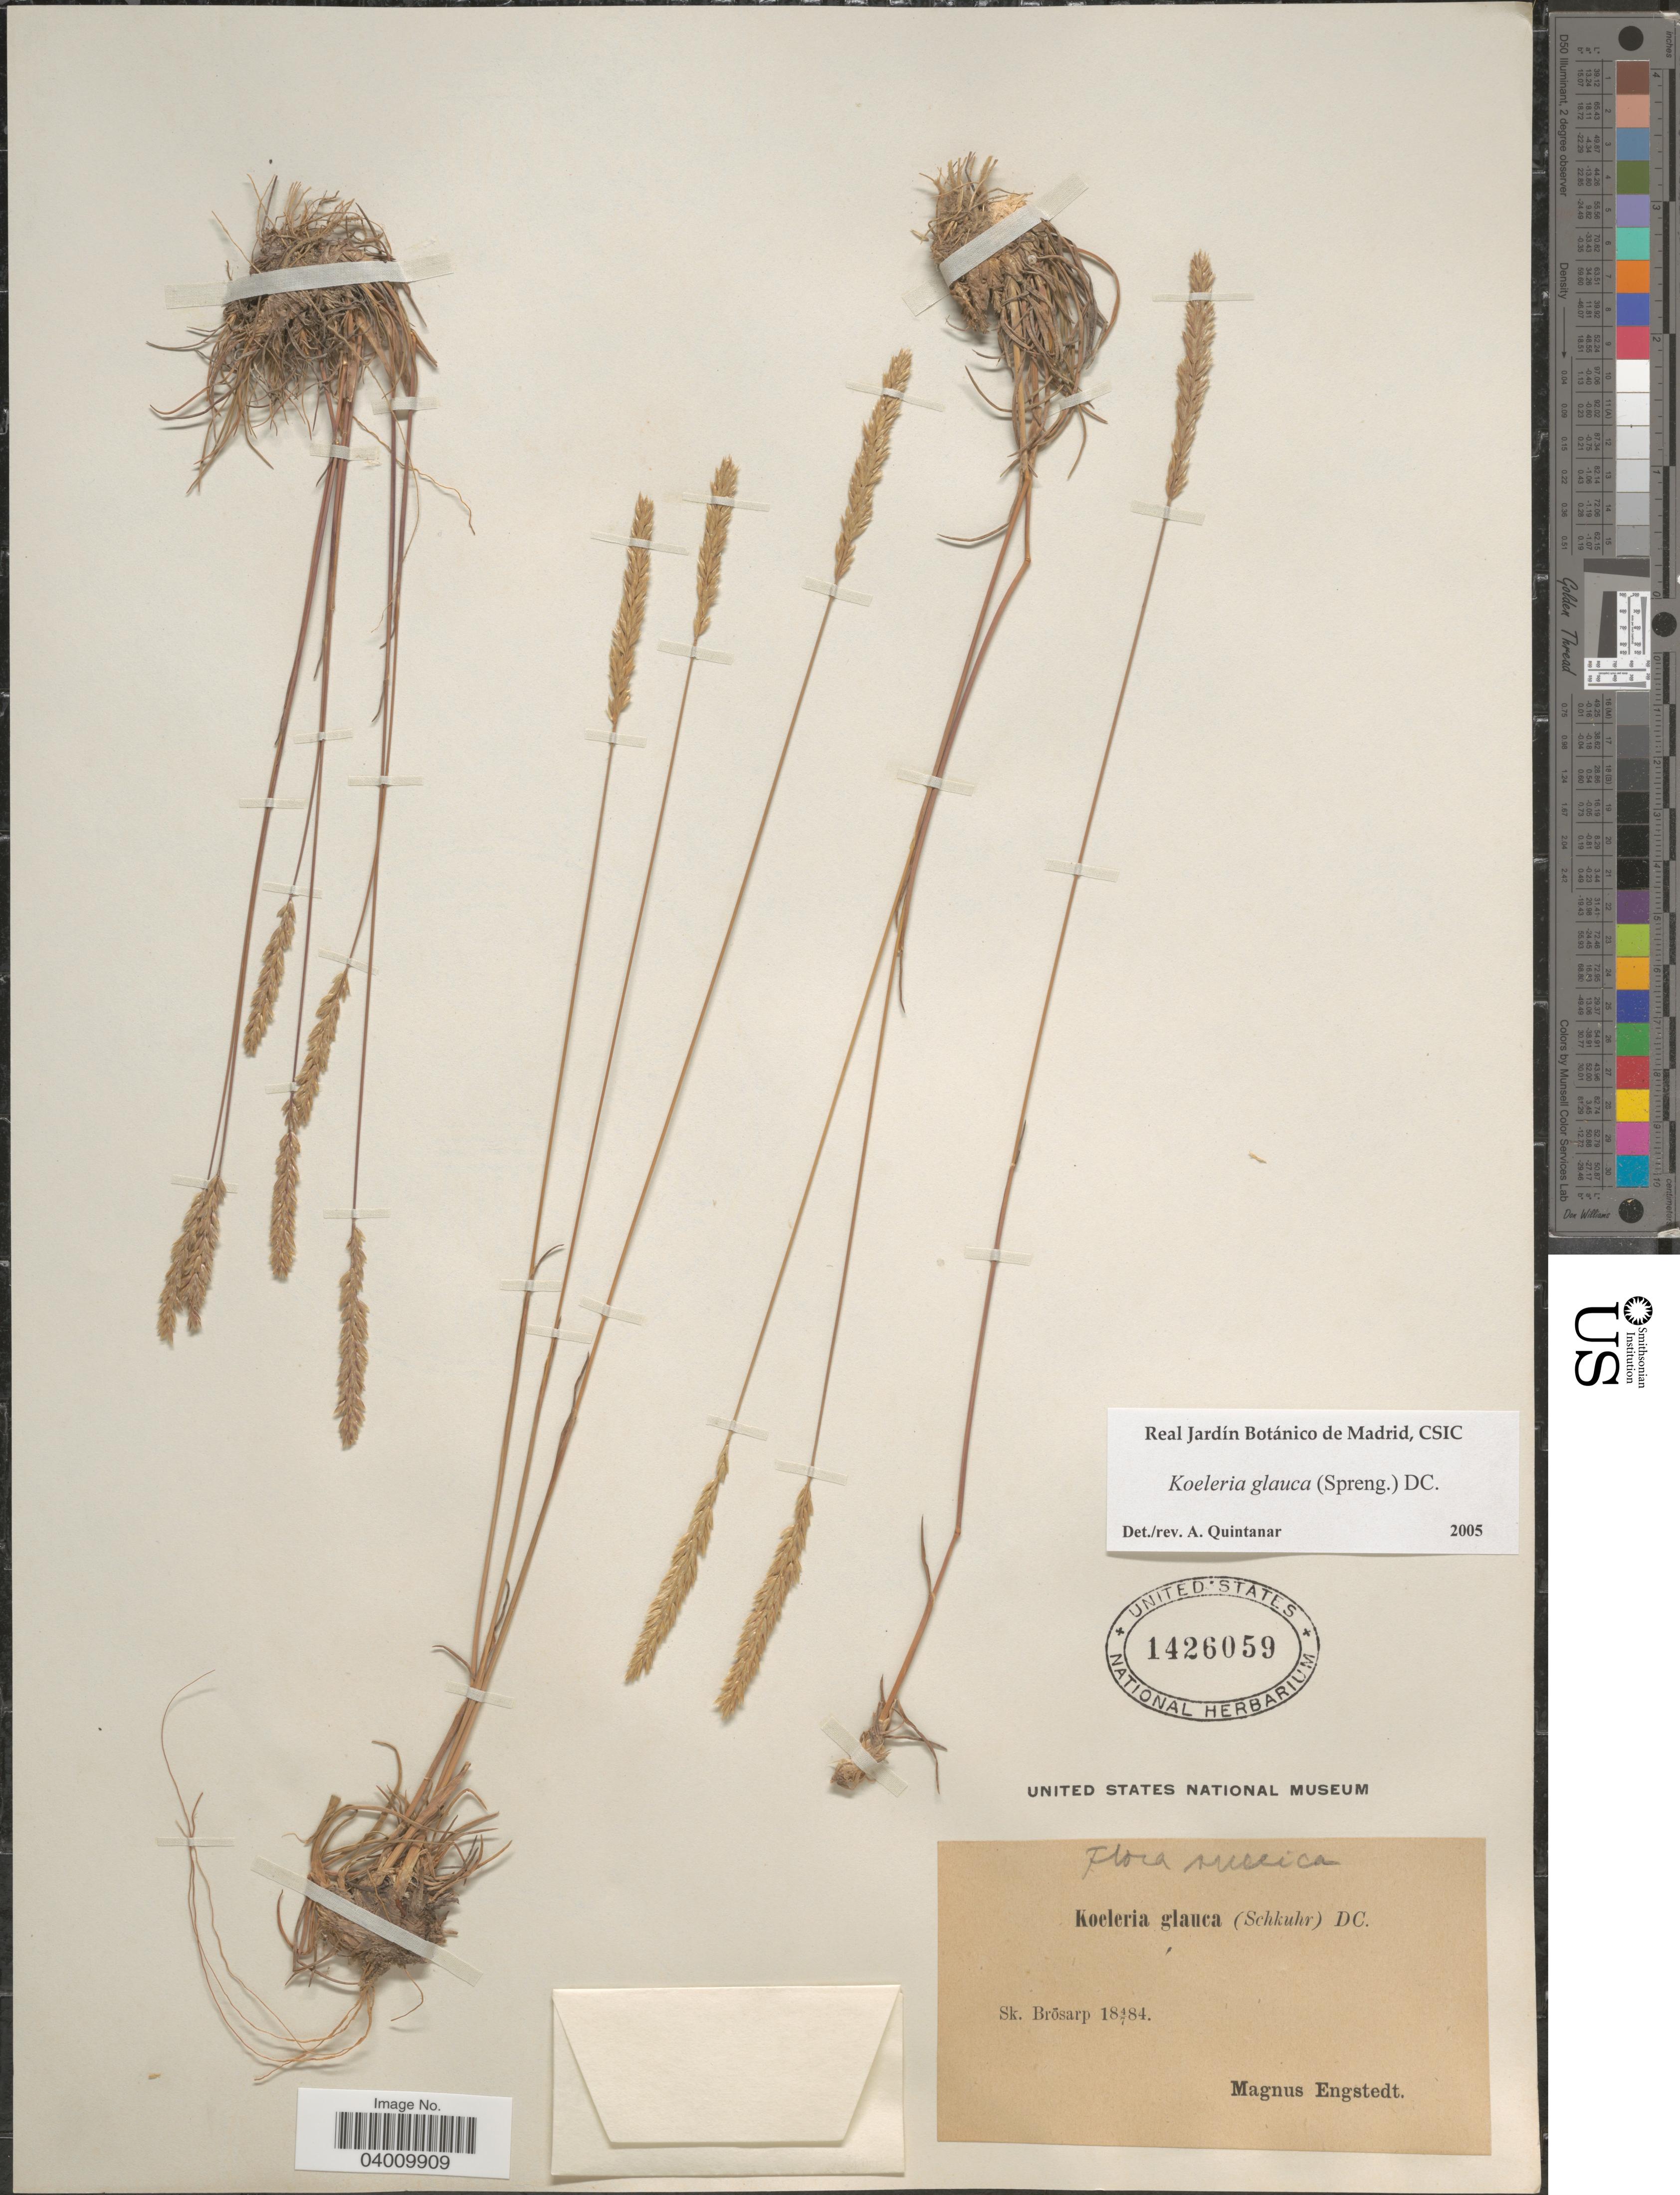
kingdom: Plantae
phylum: Tracheophyta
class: Liliopsida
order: Poales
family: Poaceae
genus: Koeleria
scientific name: Koeleria glauca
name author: (Spreng.) DC.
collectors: M. Engstedt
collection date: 1884-07-04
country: Sweden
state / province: Skåne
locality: Suecica. Sk. Brösarp.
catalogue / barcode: US 1426059